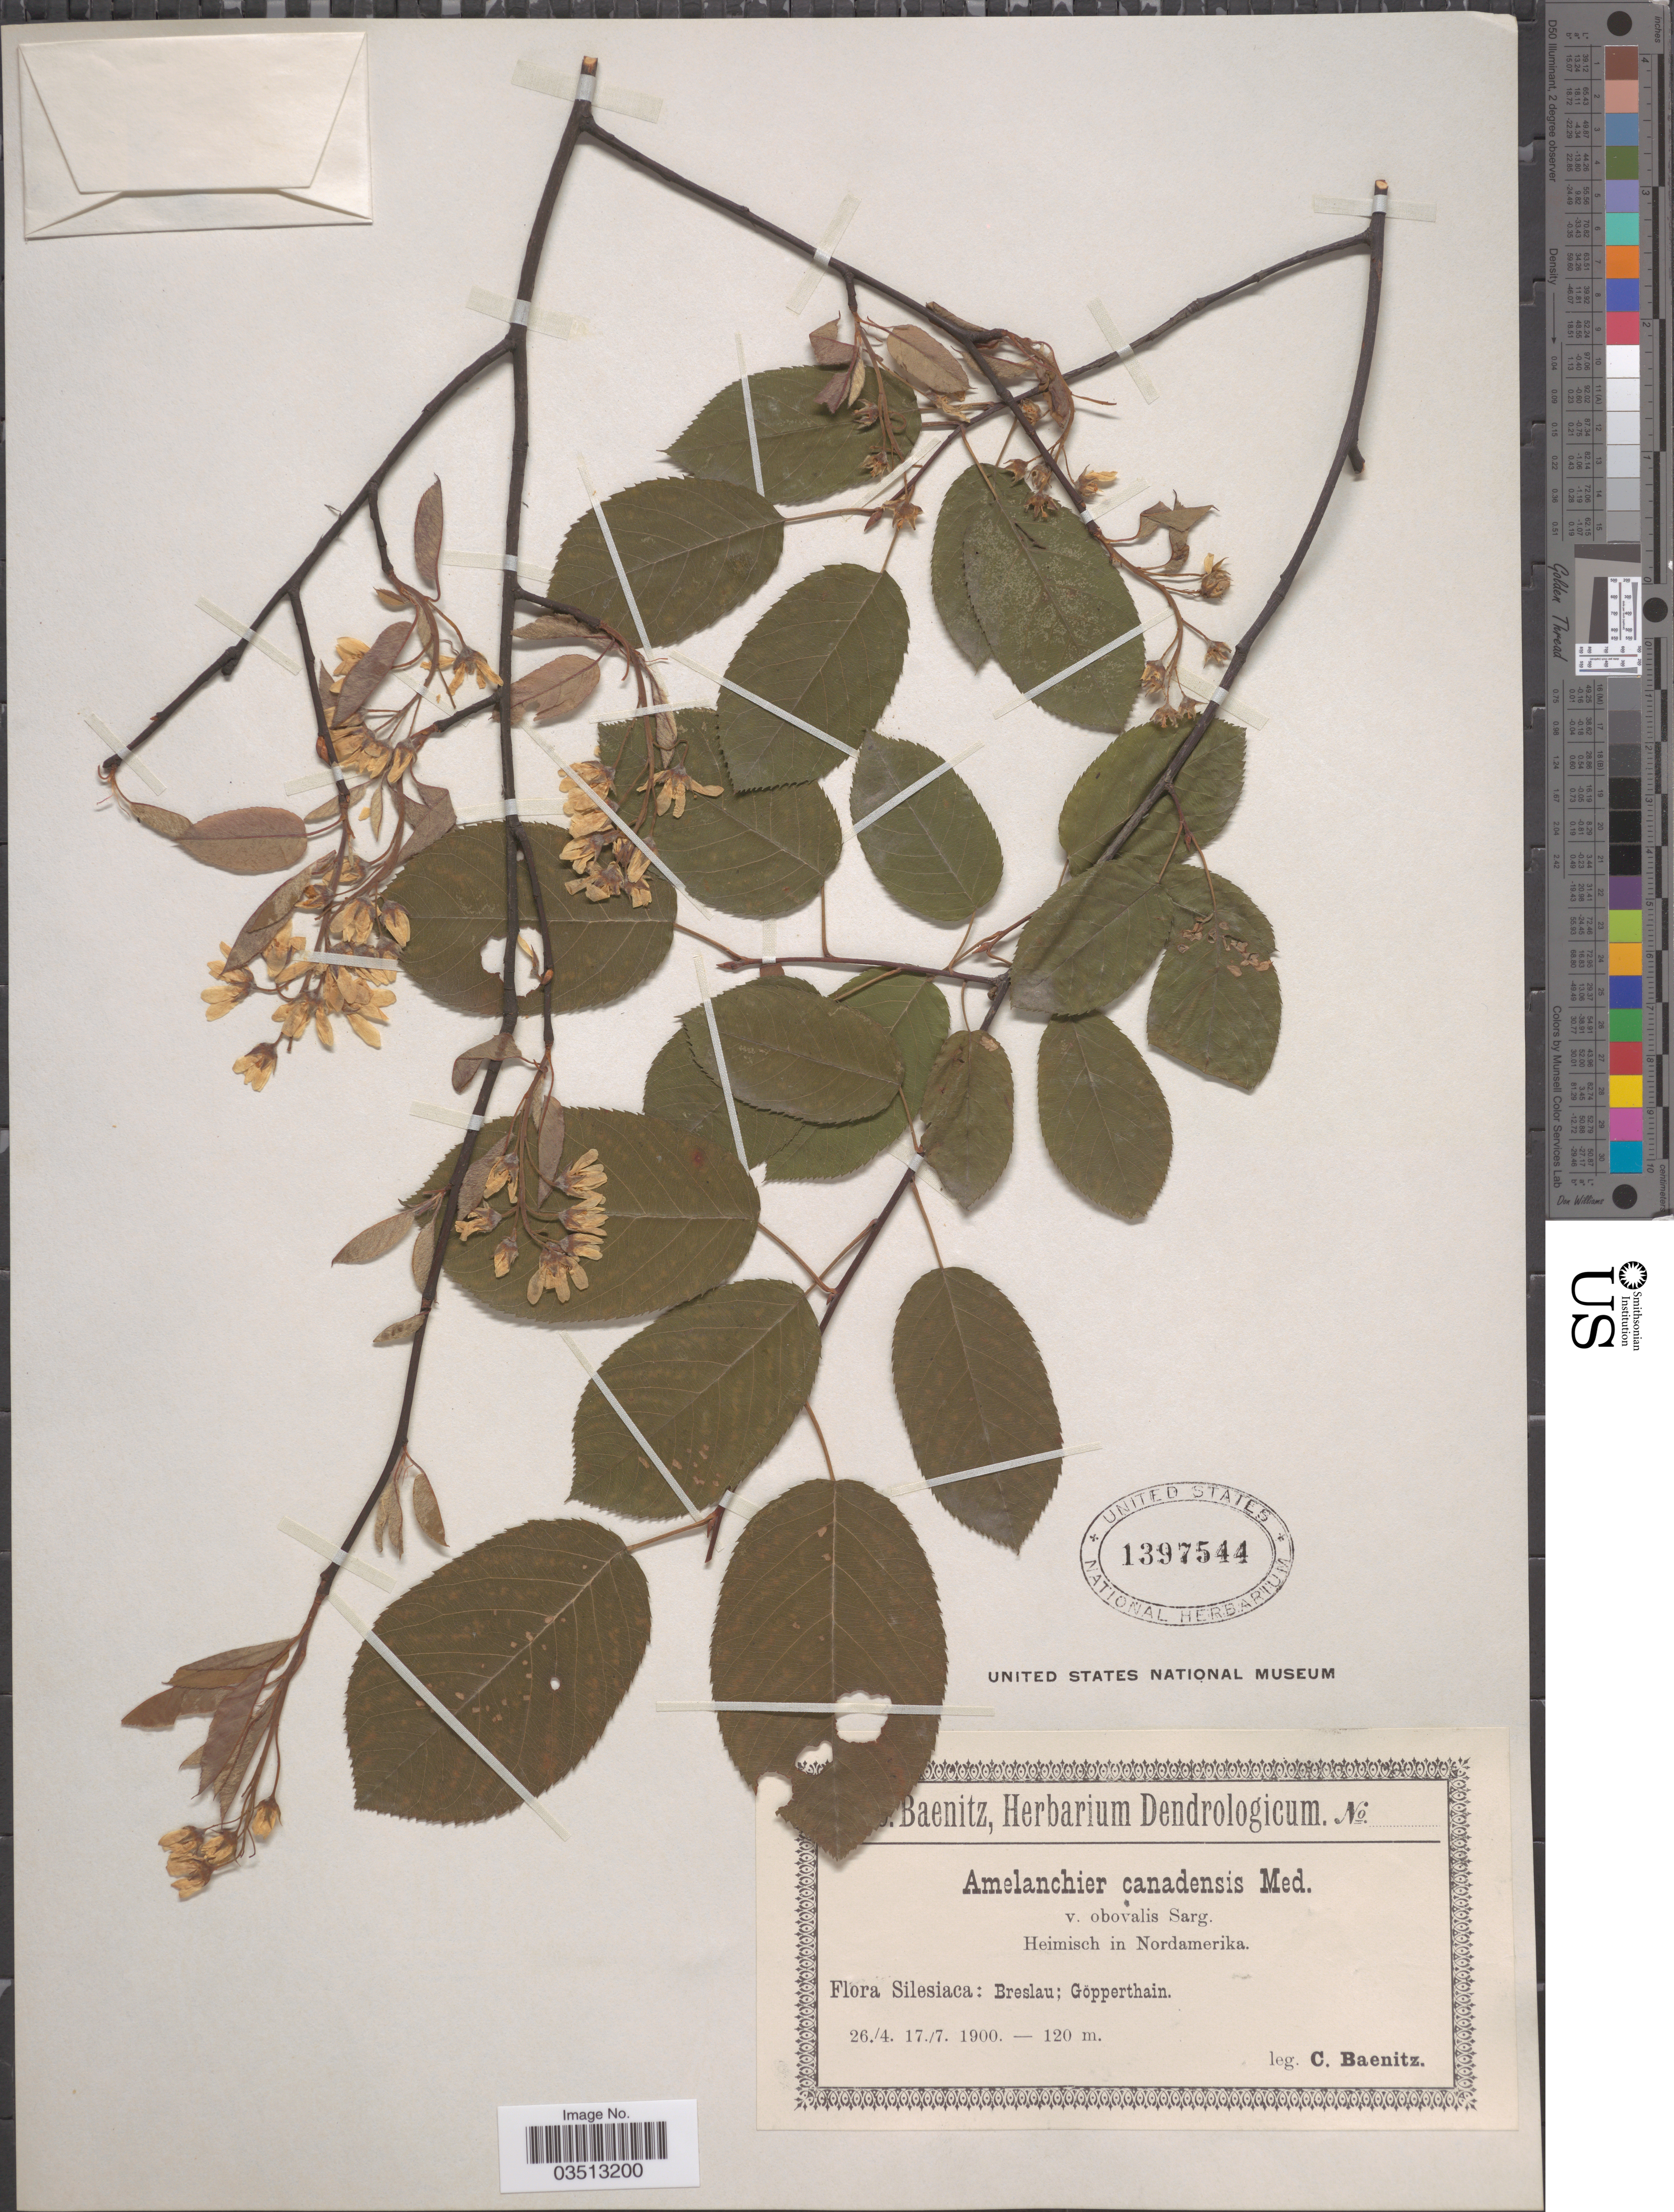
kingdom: Plantae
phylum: Tracheophyta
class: Magnoliopsida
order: Rosales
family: Rosaceae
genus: Amelanchier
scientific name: Amelanchier canadensis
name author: (L.) Medic.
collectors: C. G. Baenitz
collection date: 1900-04-26/1900-07-17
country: Poland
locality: Silesiaca: Breslau; Göpperthain.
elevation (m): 120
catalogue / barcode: US 1397544